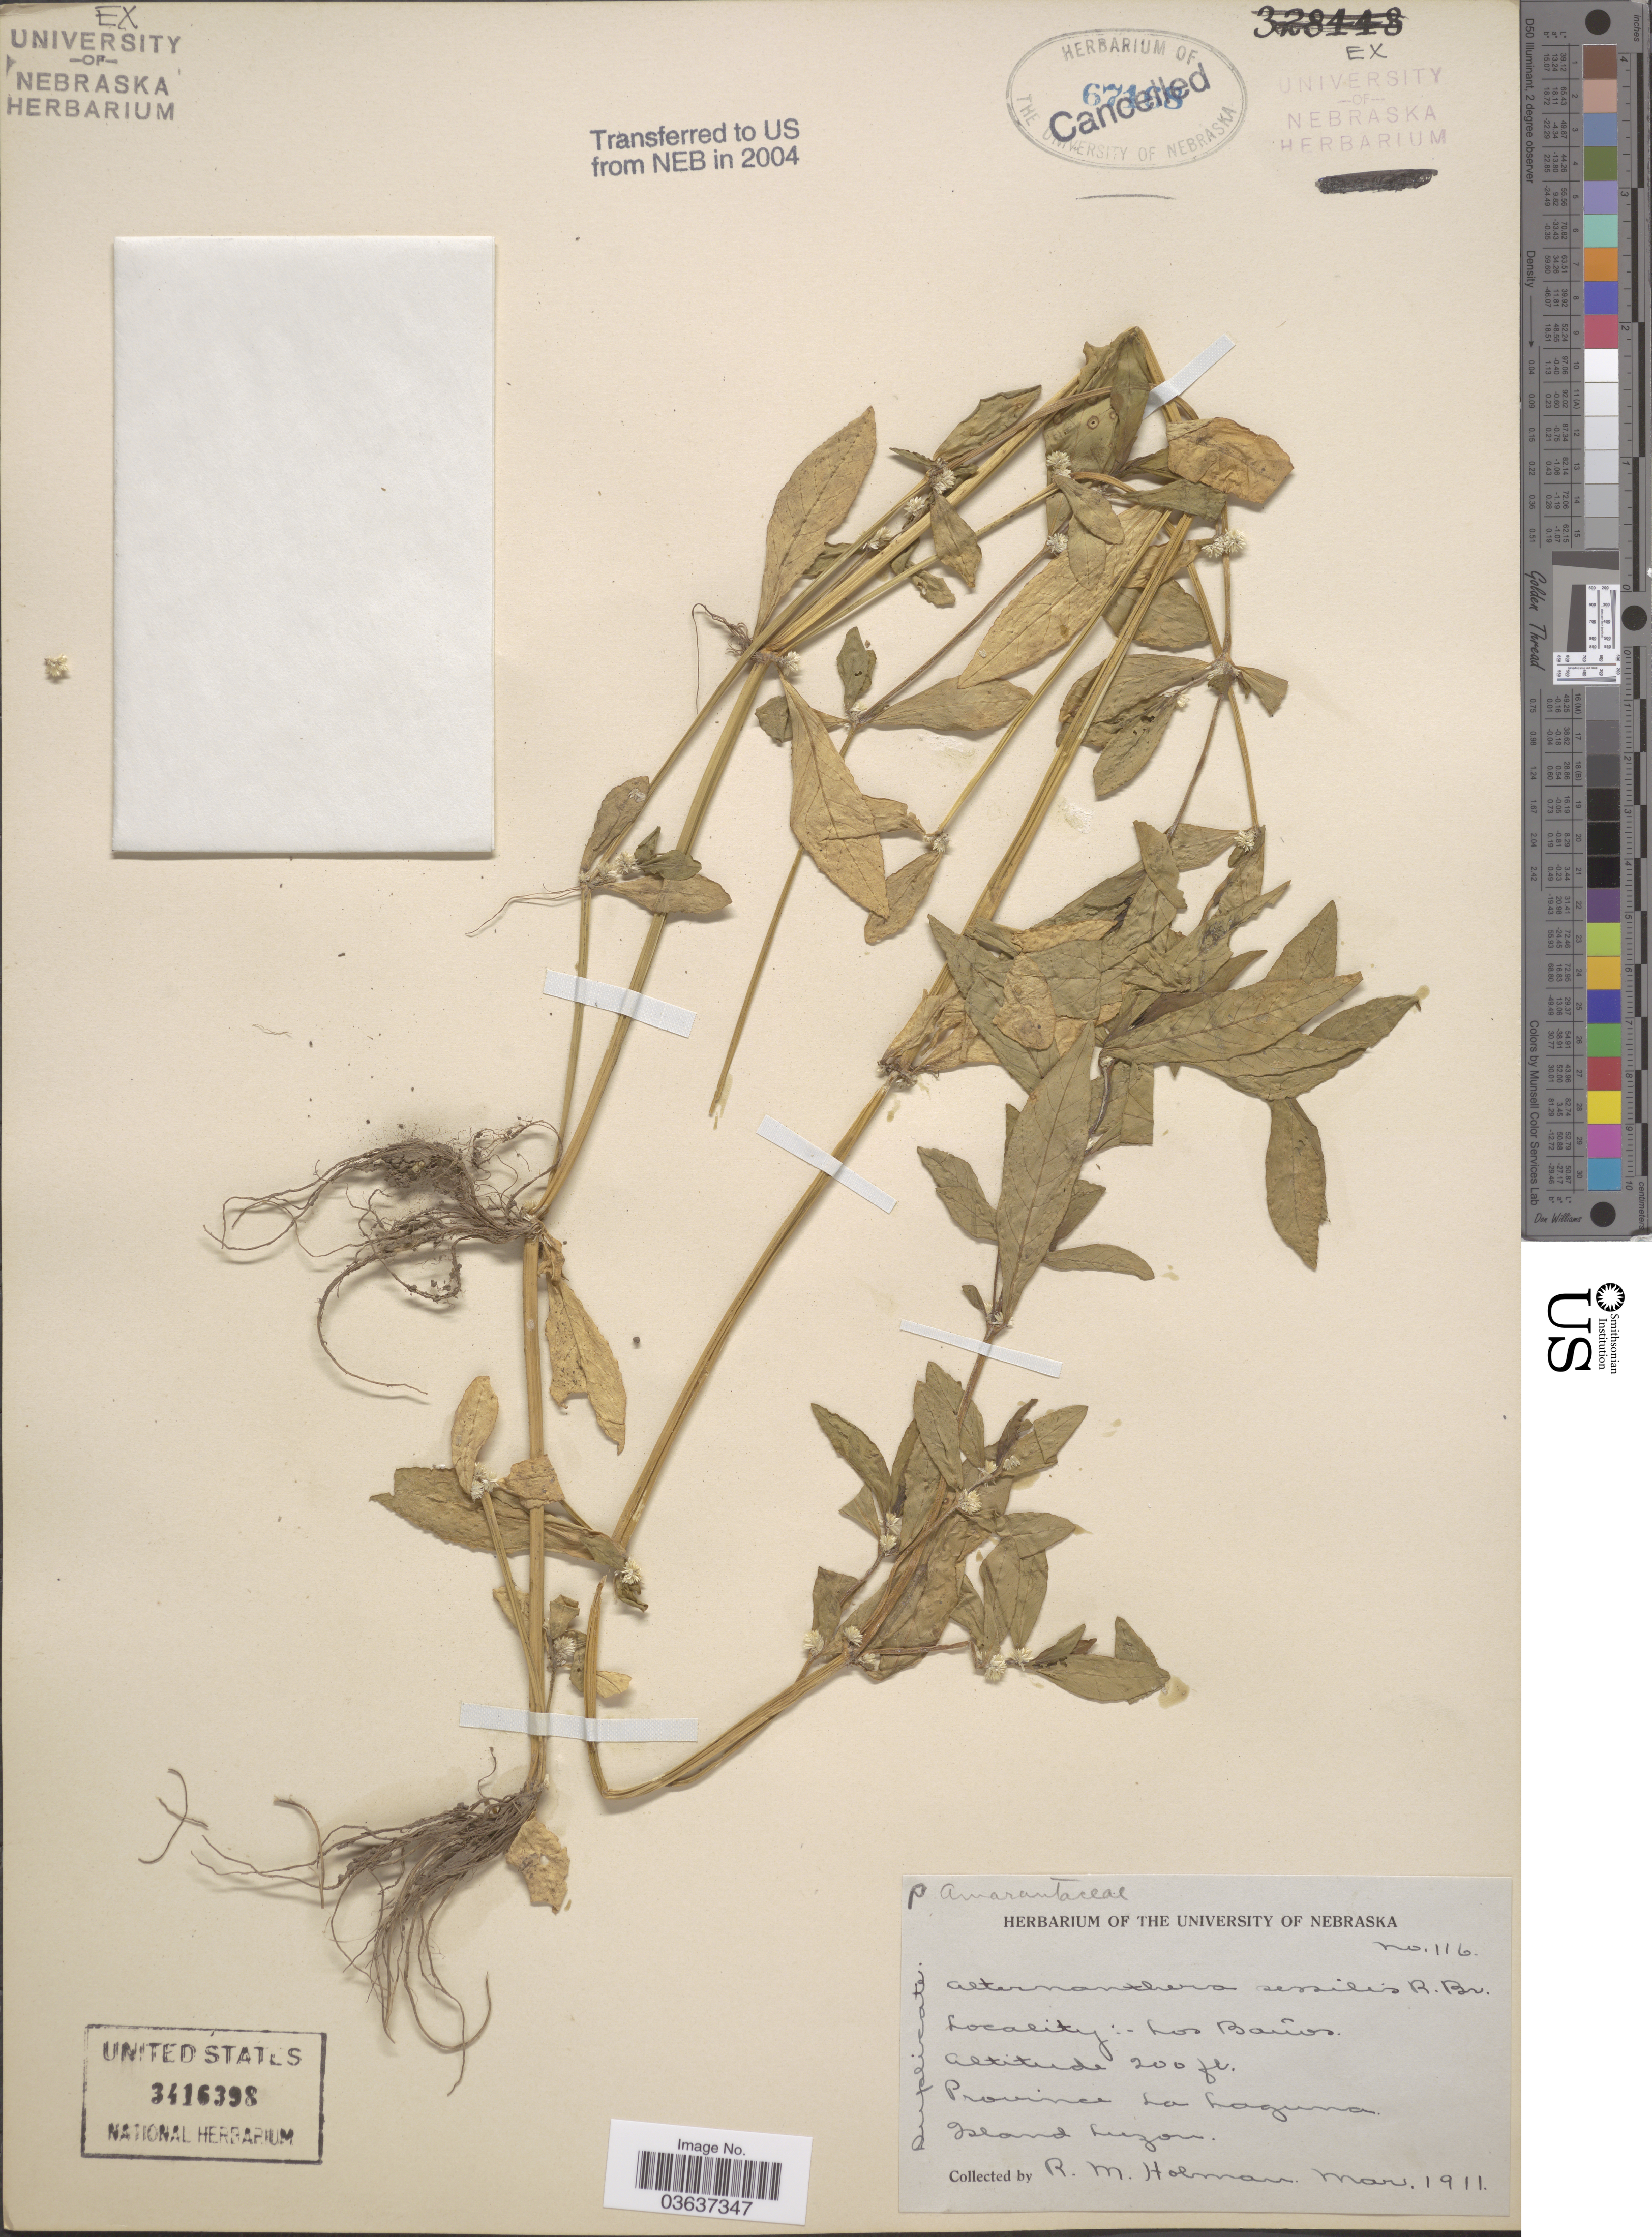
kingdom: Plantae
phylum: Tracheophyta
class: Magnoliopsida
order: Caryophyllales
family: Amaranthaceae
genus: Alternanthera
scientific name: Alternanthera sessilis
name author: (L.) DC.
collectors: R. Holman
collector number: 116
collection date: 1911-03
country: Philippines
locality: Los Baños. Province La Laguna. Island Luzon.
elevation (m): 61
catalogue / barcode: US 3416398